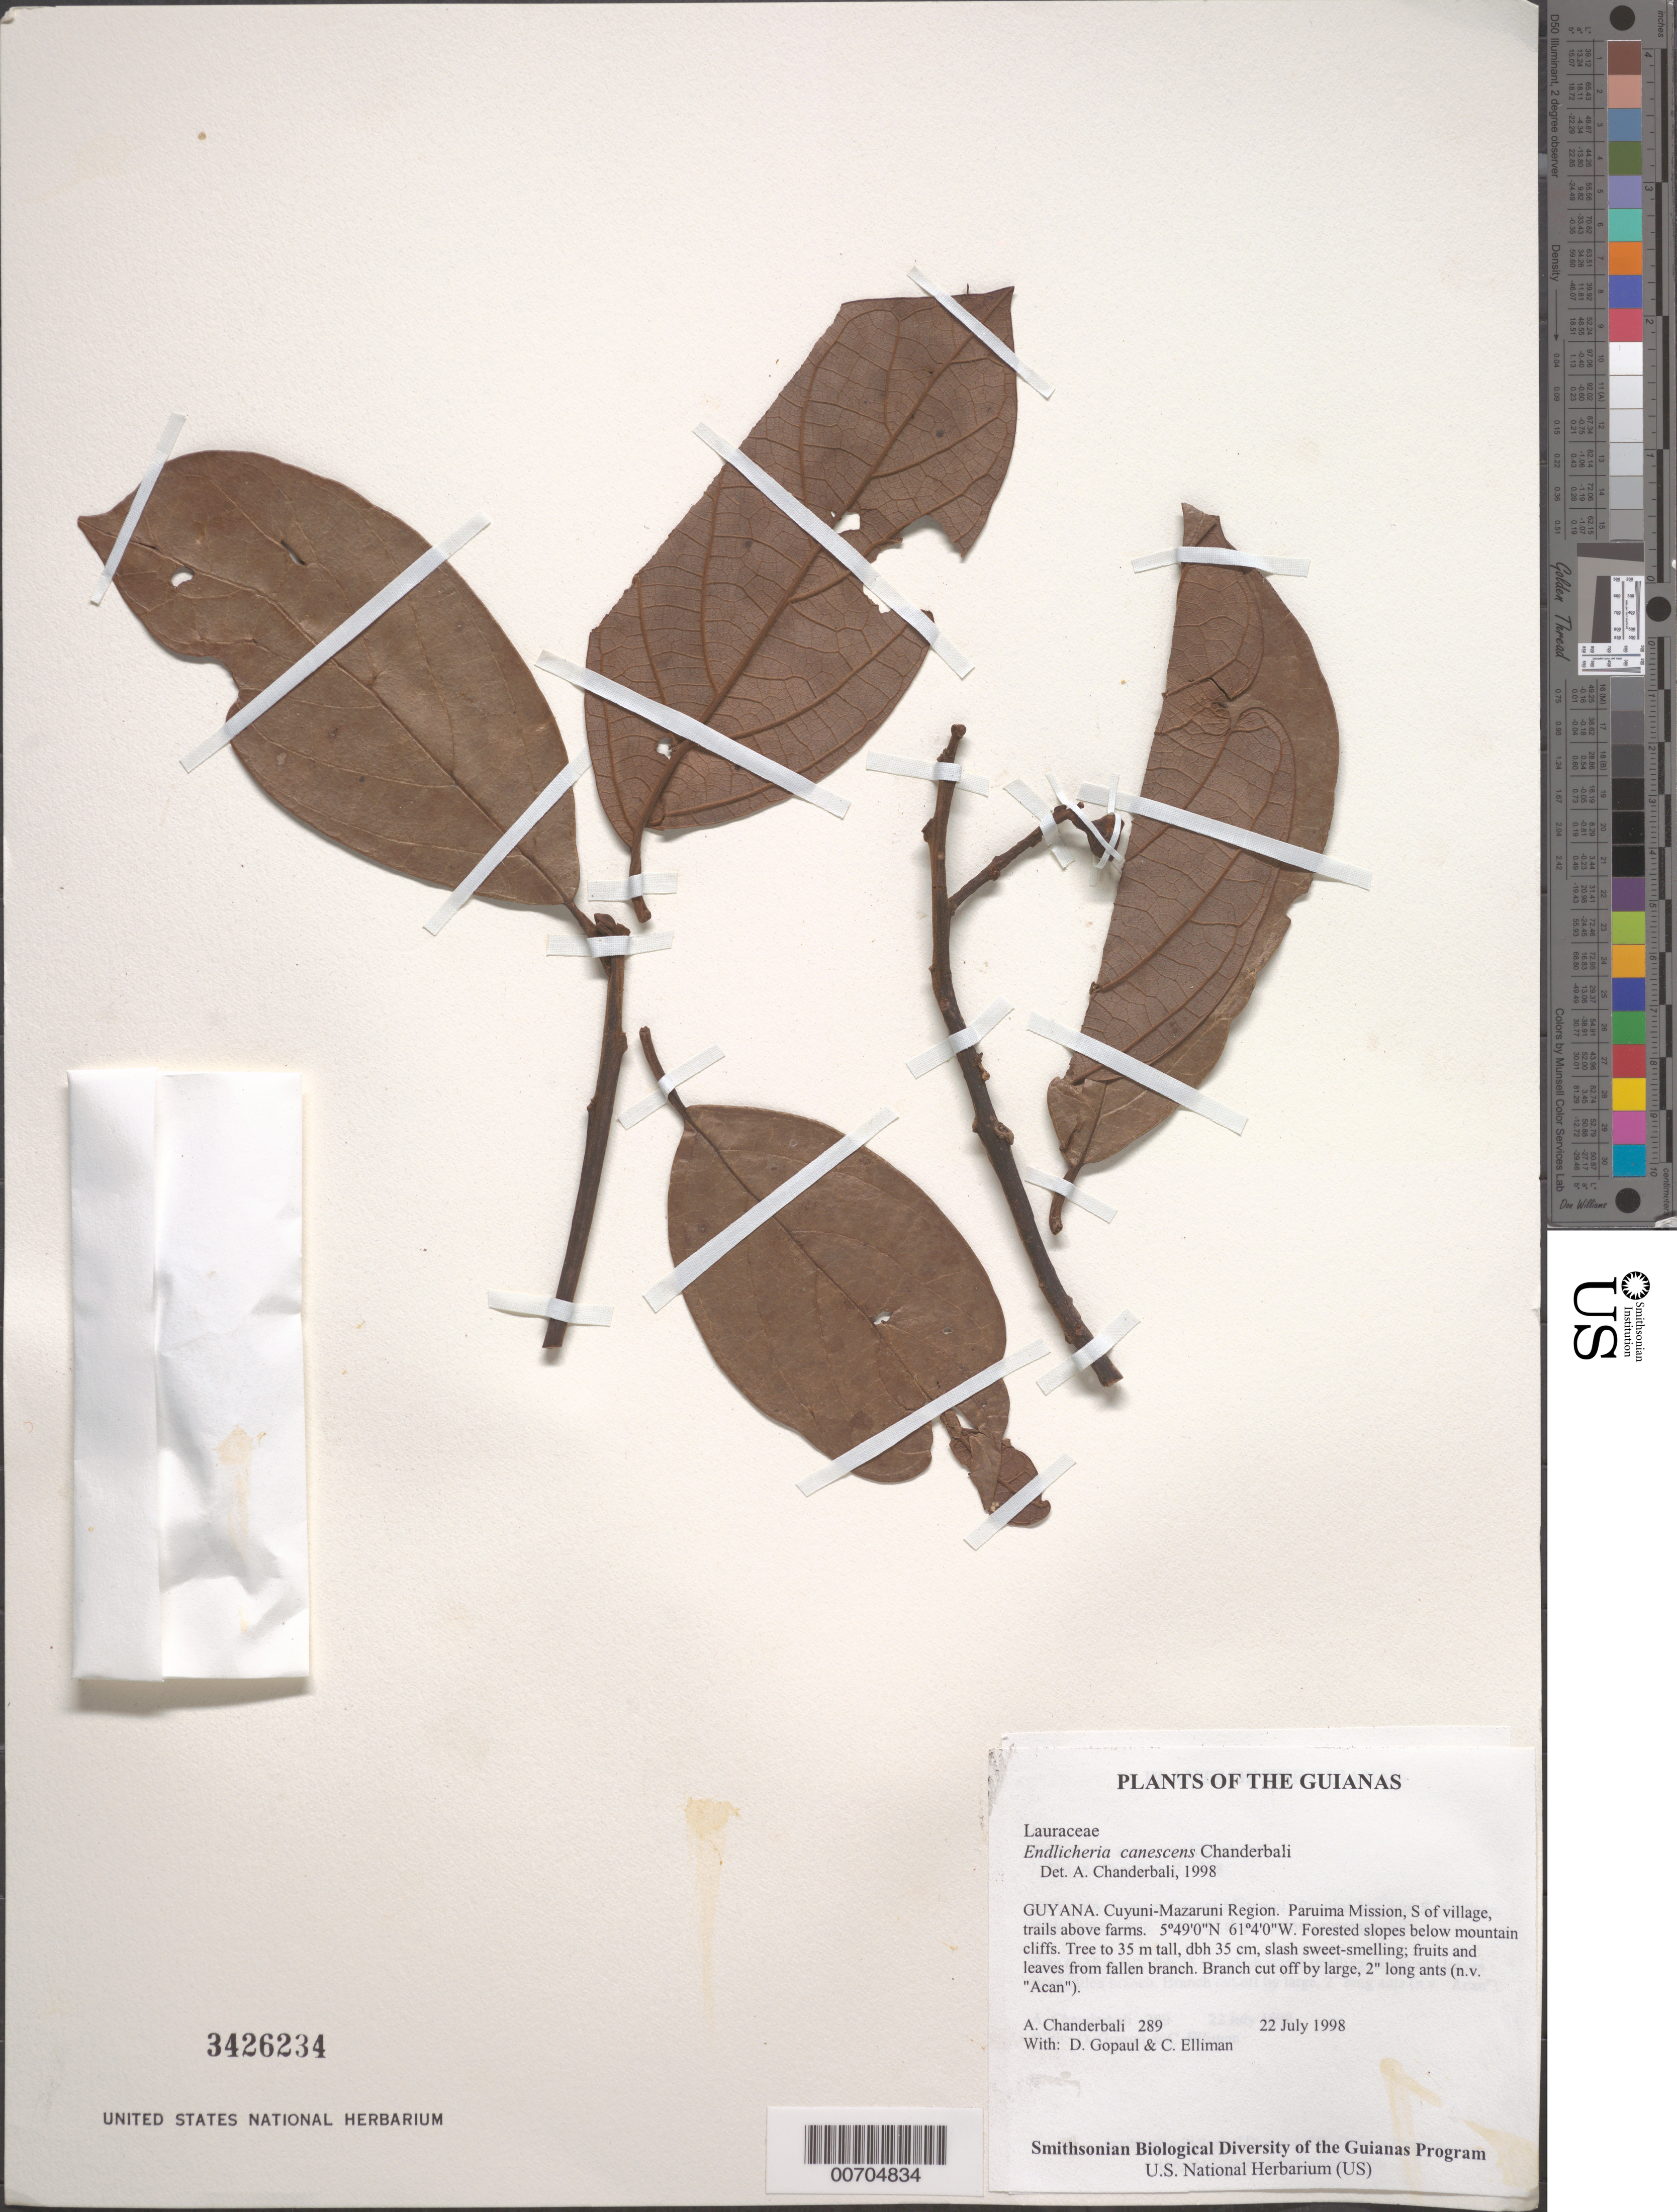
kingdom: Plantae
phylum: Tracheophyta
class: Magnoliopsida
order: Laurales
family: Lauraceae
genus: Endlicheria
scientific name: Endlicheria canescens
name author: Chanderb.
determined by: Chanderbali, Andre Shashi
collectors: A. S. Chanderbali, D. Gopaul & C. Elliman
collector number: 289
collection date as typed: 22 July 1998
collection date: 1998-07-22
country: Guyana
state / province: Cuyuni-Mazaruni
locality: Paruima Mission, S of village, trails above farms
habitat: Forested slopes below mountain cliffs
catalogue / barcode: US 3426234